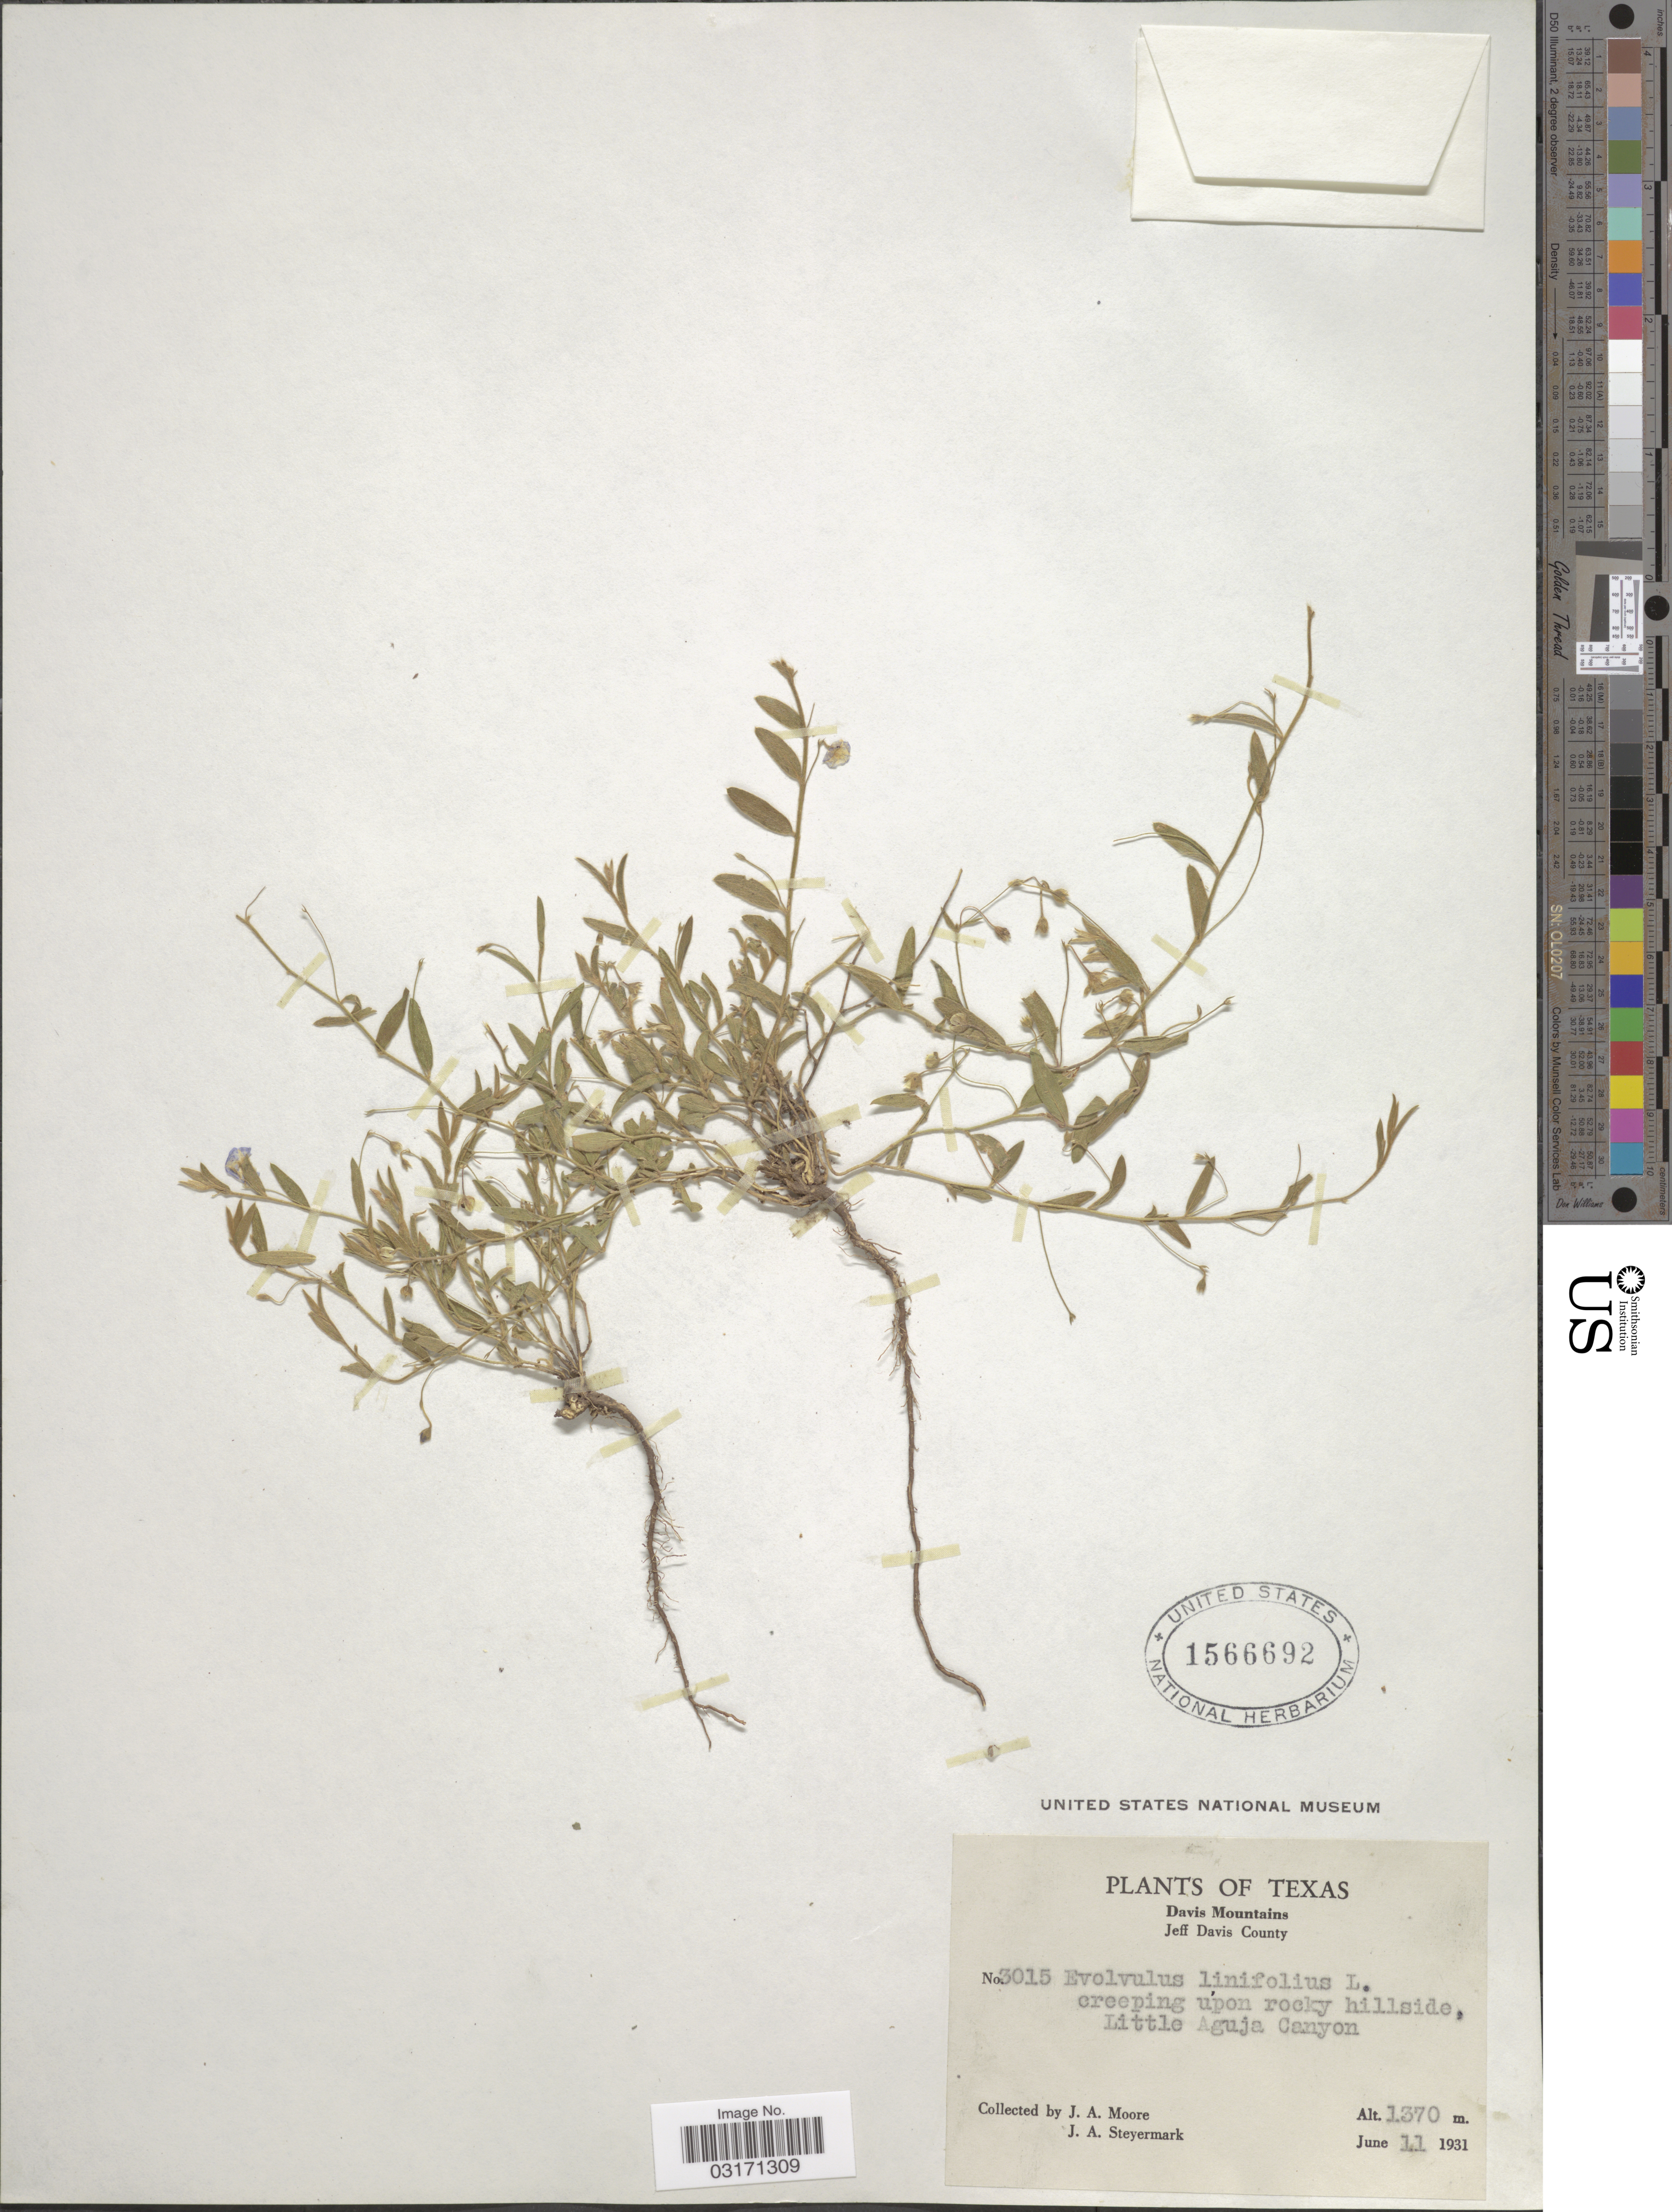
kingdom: Plantae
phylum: Tracheophyta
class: Magnoliopsida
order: Solanales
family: Convolvulaceae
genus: Evolvulus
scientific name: Evolvulus alsinoides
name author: (L.) L.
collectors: J. A. Moore & J. Steyermark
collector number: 3015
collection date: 1931-06-11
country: United States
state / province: Texas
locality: Davis Mountains. Jeff Davis County. Little Aguja Canyon.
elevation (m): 1370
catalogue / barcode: US 1566692